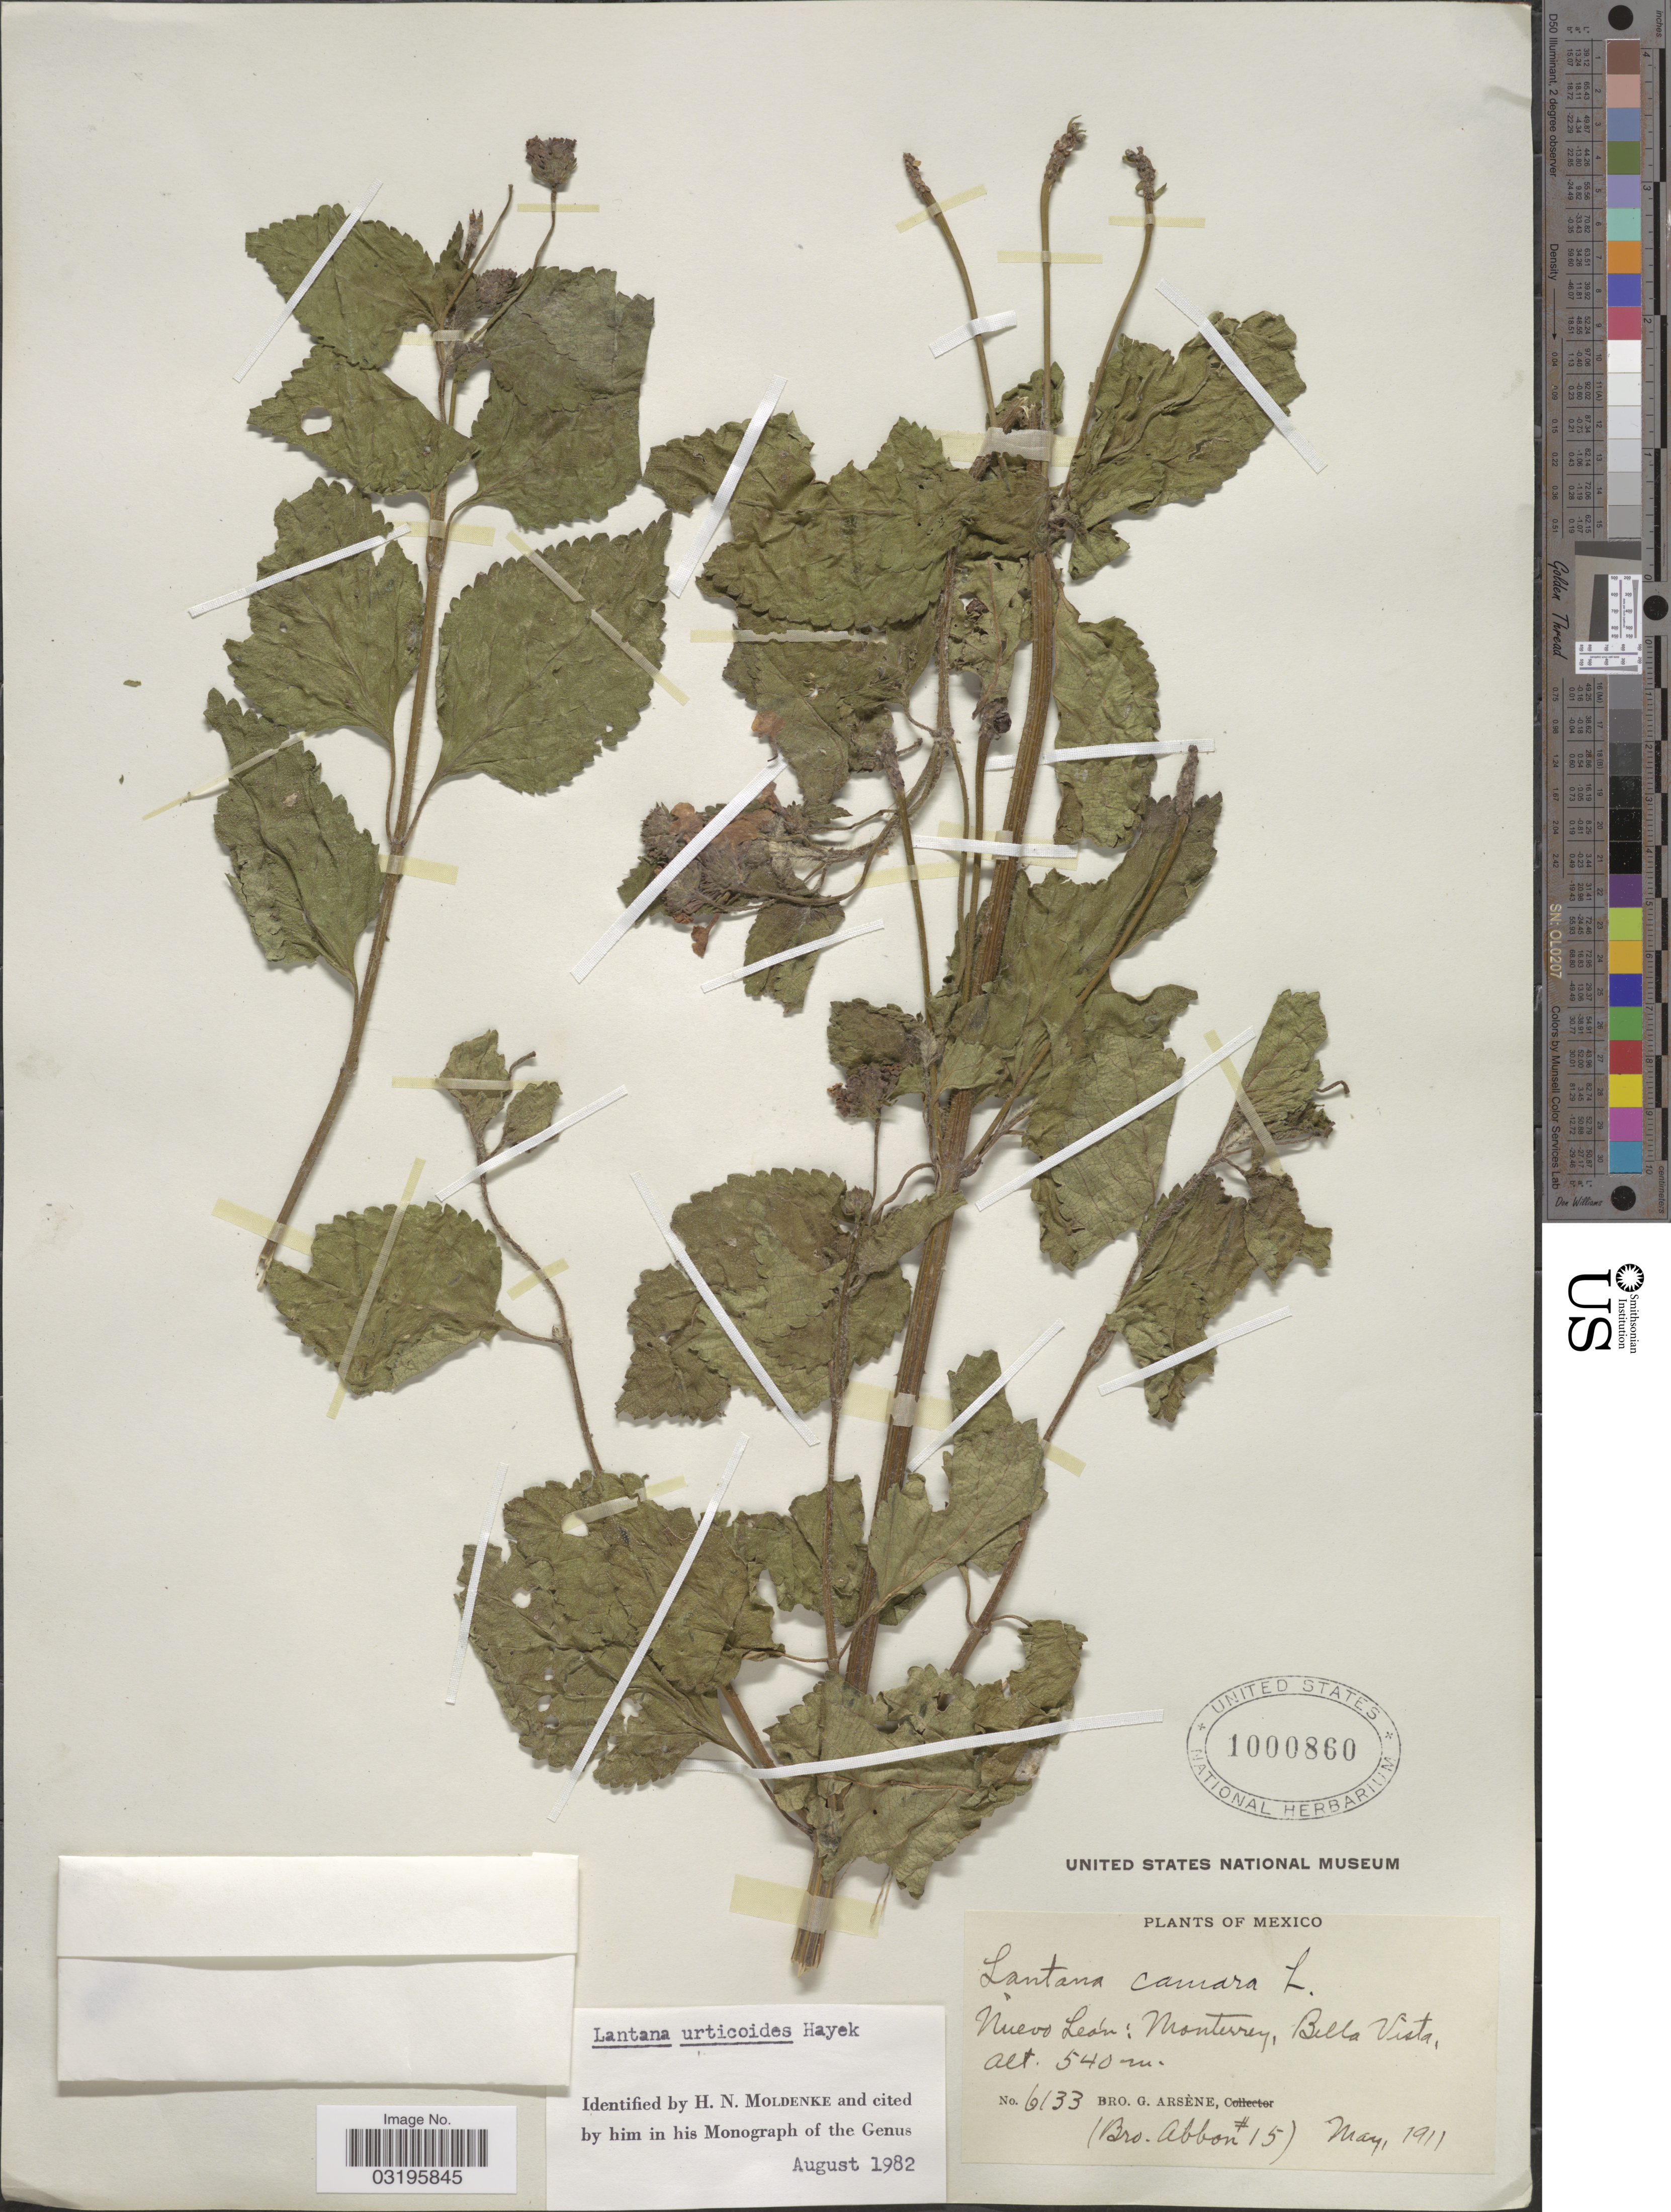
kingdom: Plantae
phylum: Tracheophyta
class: Magnoliopsida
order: Lamiales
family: Verbenaceae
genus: Lantana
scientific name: Lantana urticoides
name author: Hayek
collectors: Bro. G. Arsène & Bro. Abbon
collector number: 15/6133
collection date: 1911-05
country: Mexico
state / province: Nuevo León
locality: Monterey, Bella Vista.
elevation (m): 540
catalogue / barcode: US 1000860